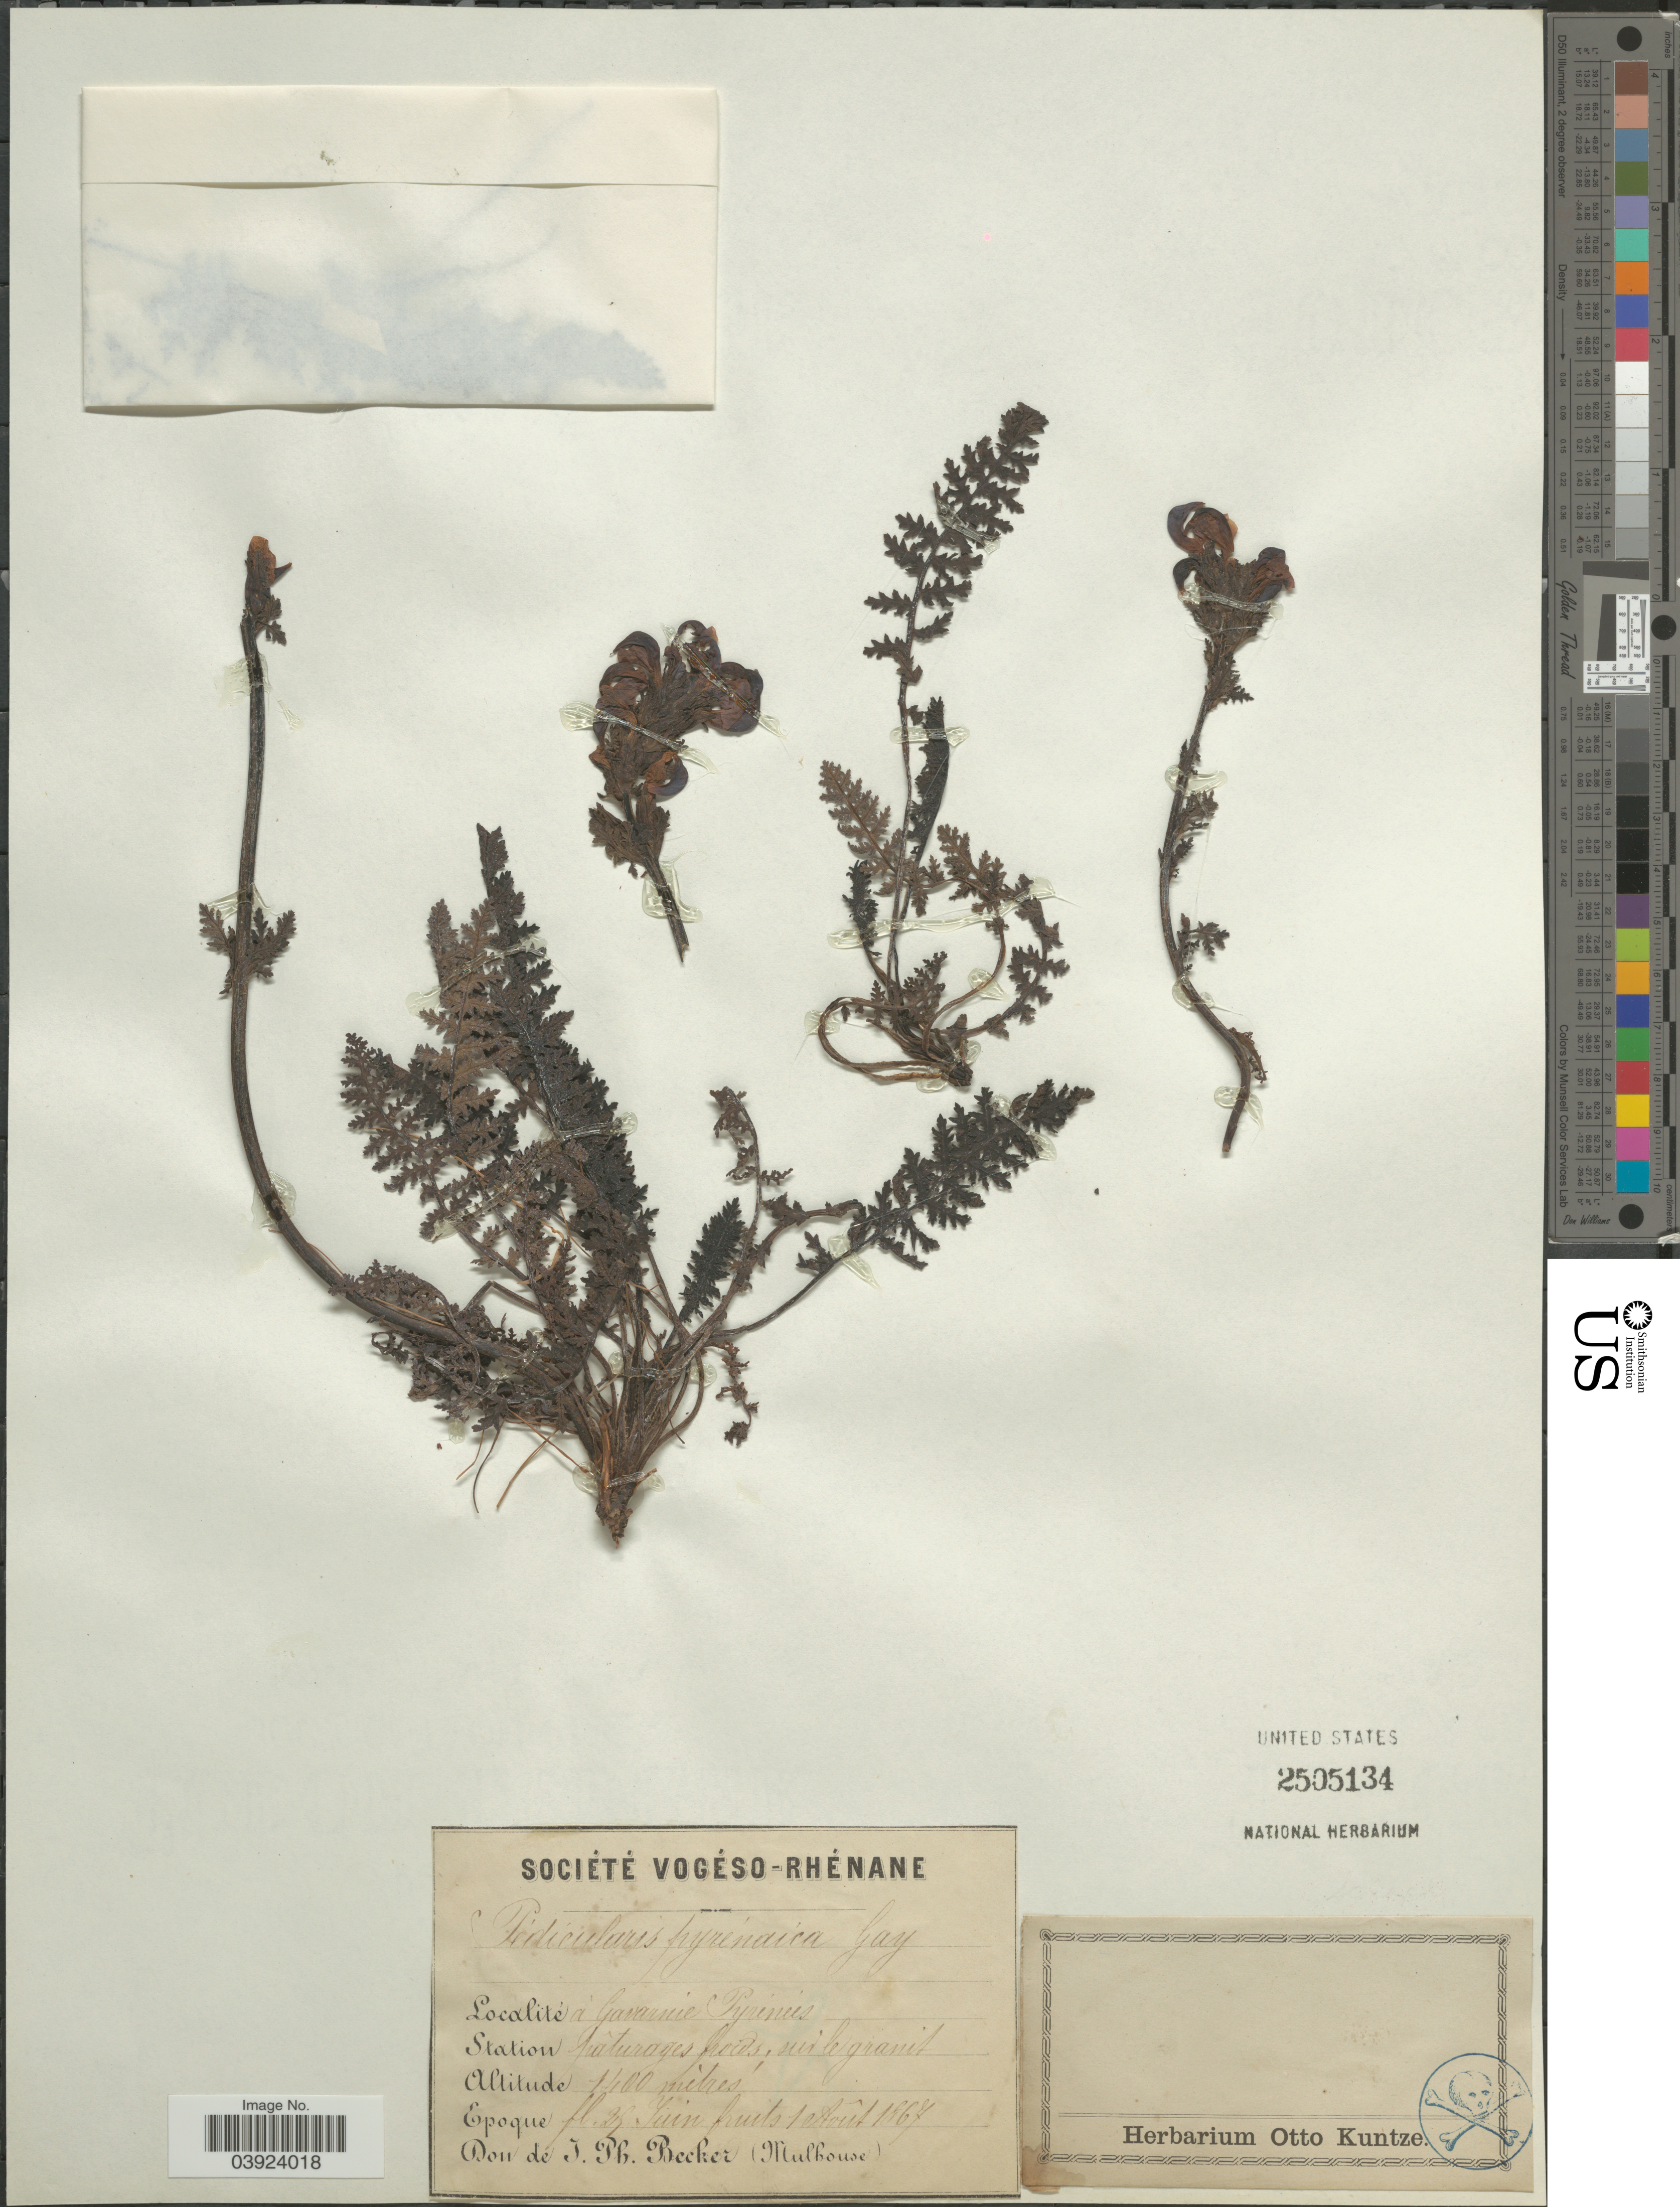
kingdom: Plantae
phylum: Tracheophyta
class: Magnoliopsida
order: Lamiales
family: Orobanchaceae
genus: Pedicularis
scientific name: Pedicularis pyrenaica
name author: J. Gay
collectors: T. Becker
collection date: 1867-06-29/1867-08-01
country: France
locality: À Gavarnie Pyrénées.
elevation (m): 1400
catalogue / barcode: US 2505134